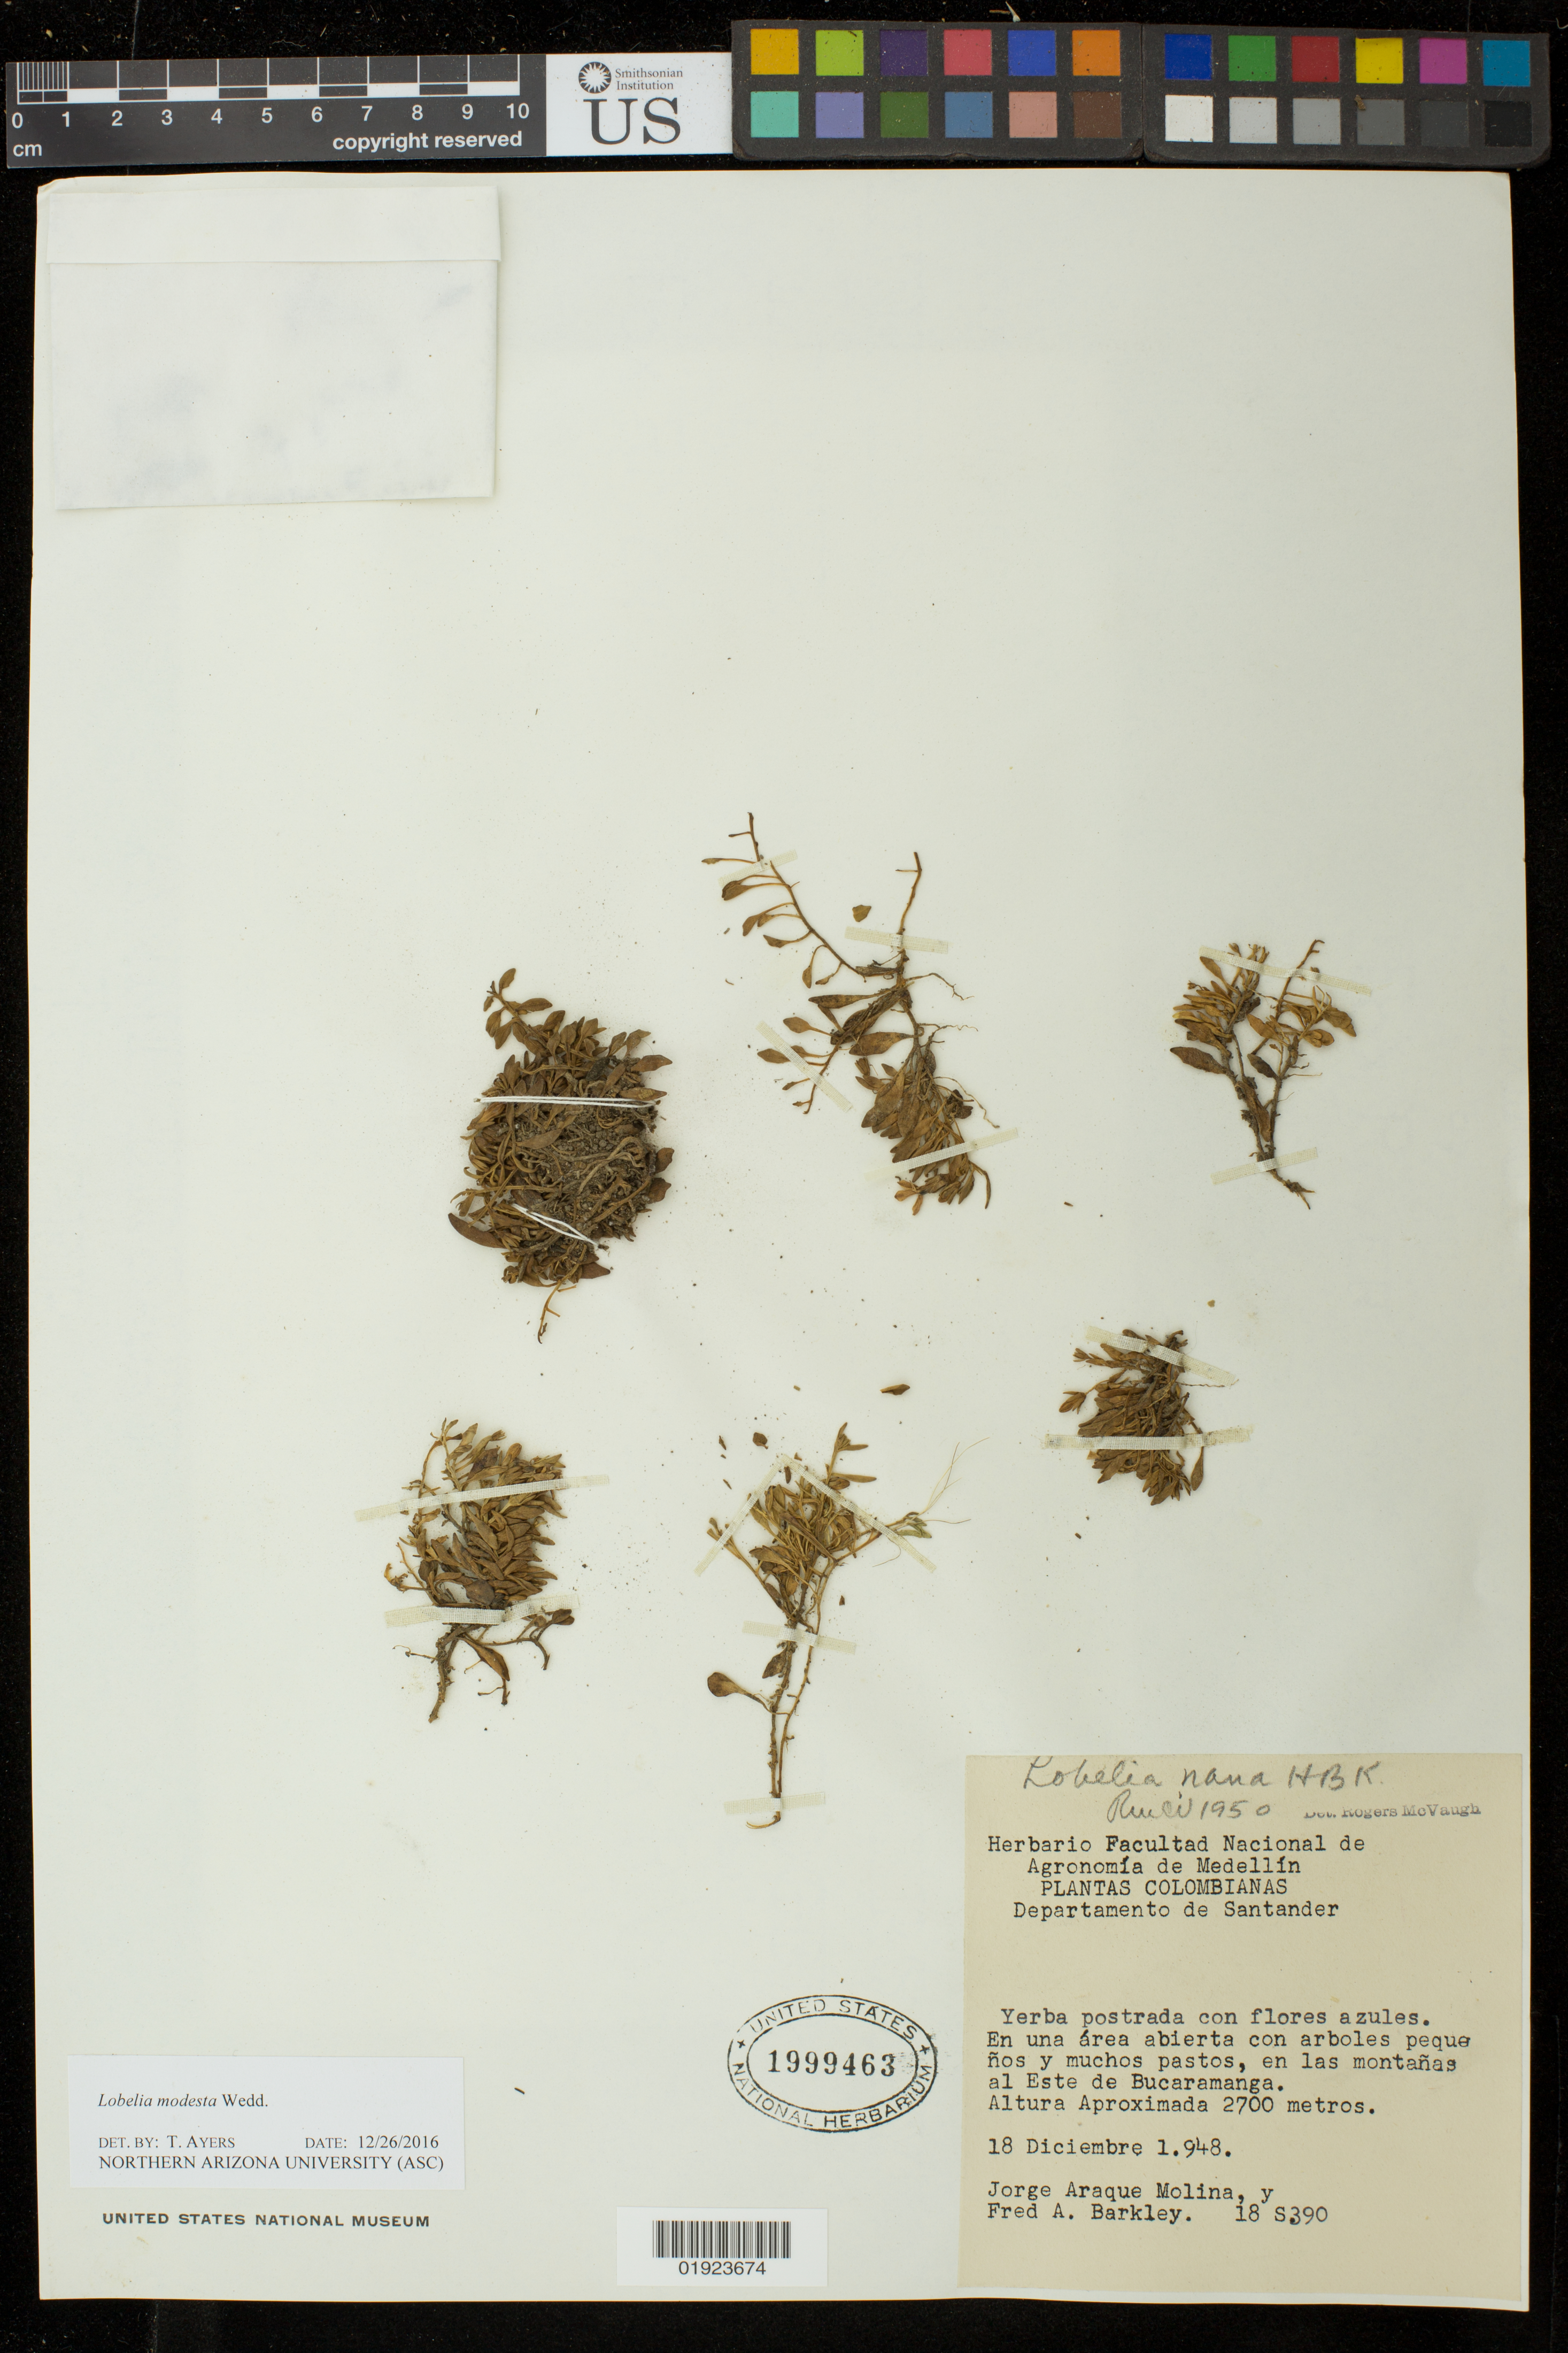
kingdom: Plantae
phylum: Tracheophyta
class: Magnoliopsida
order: Asterales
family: Campanulaceae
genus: Lobelia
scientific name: Lobelia modesta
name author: Wedd.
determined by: Ayers, T.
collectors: J. A. Molina & F. A. Barkley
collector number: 18S390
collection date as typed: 18 Diciembre 1.948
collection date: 1948-12-18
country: Colombia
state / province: Santander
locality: En las montanans al Este de Bucaramanga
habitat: En una area abierta con arboles peque rios y muchos pastos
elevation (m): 2700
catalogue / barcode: US 1999463